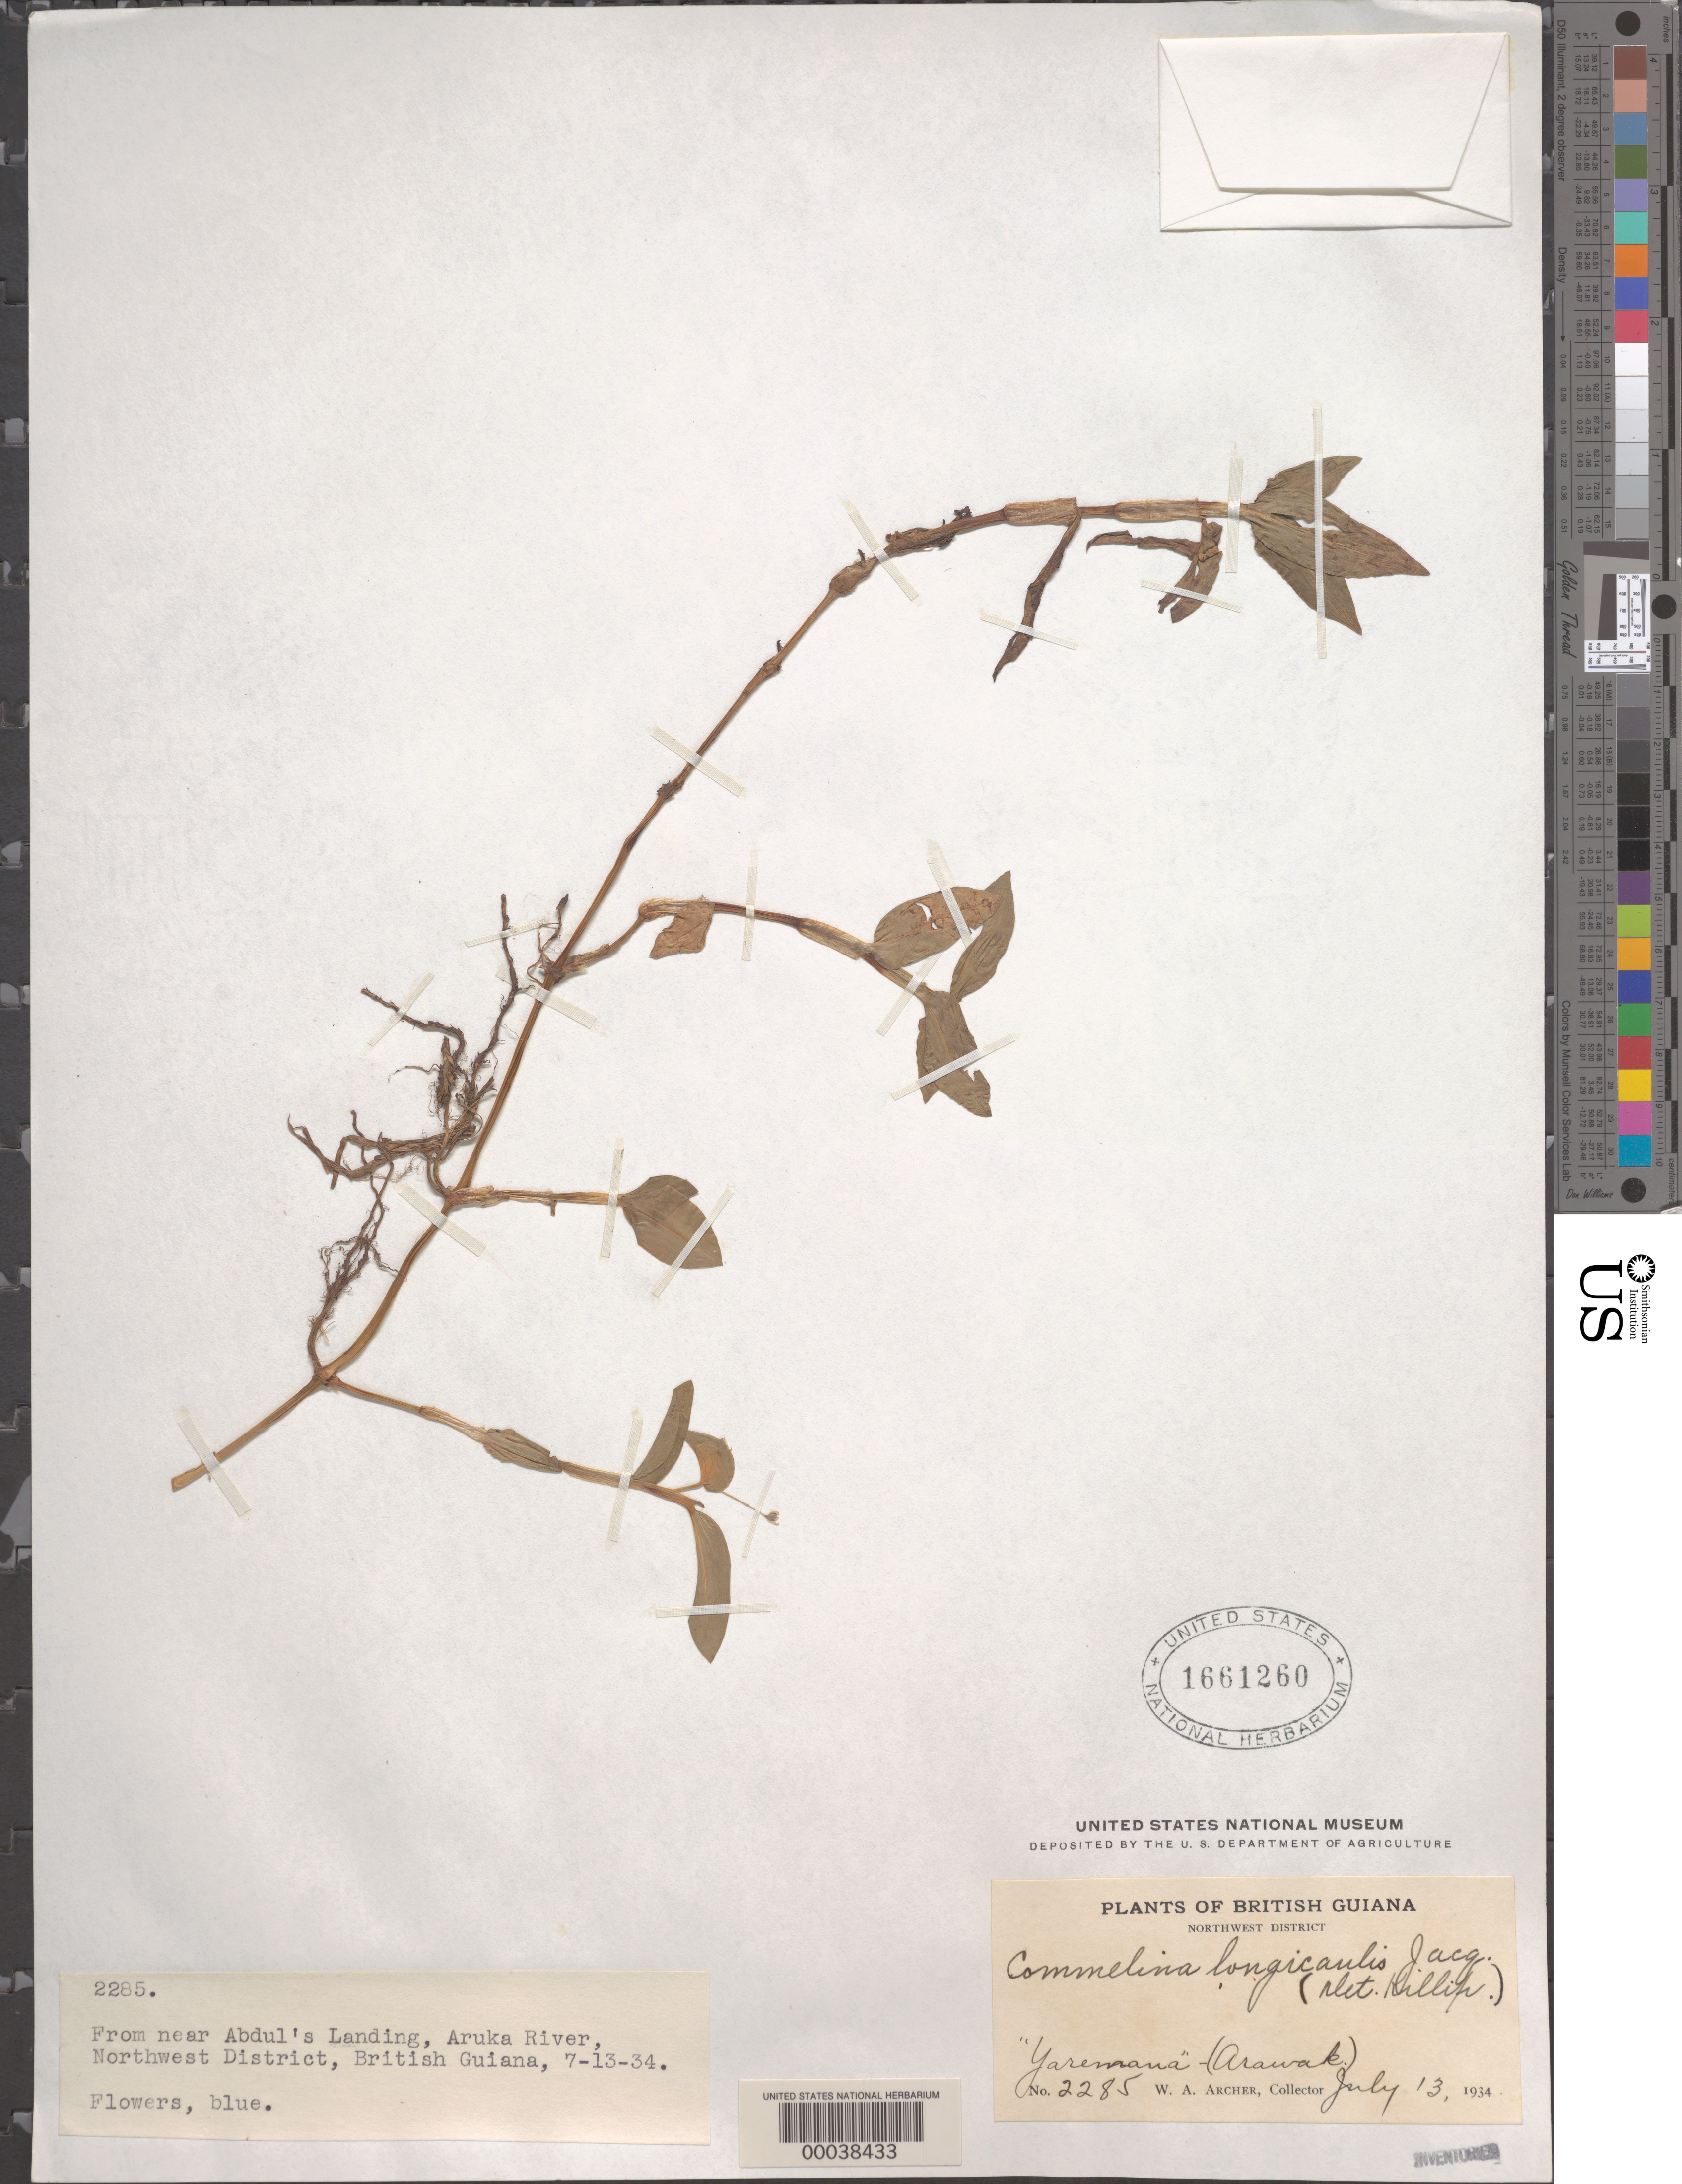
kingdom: Plantae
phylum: Tracheophyta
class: Liliopsida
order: Commelinales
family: Commelinaceae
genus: Commelina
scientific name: Commelina diffusa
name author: Burm. f.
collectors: W. A. Archer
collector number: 2285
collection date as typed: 13 Jul 1934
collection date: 1934-07-13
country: Guyana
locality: Northwest prov.; aruka river; near abdul's landing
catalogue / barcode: US 1661260